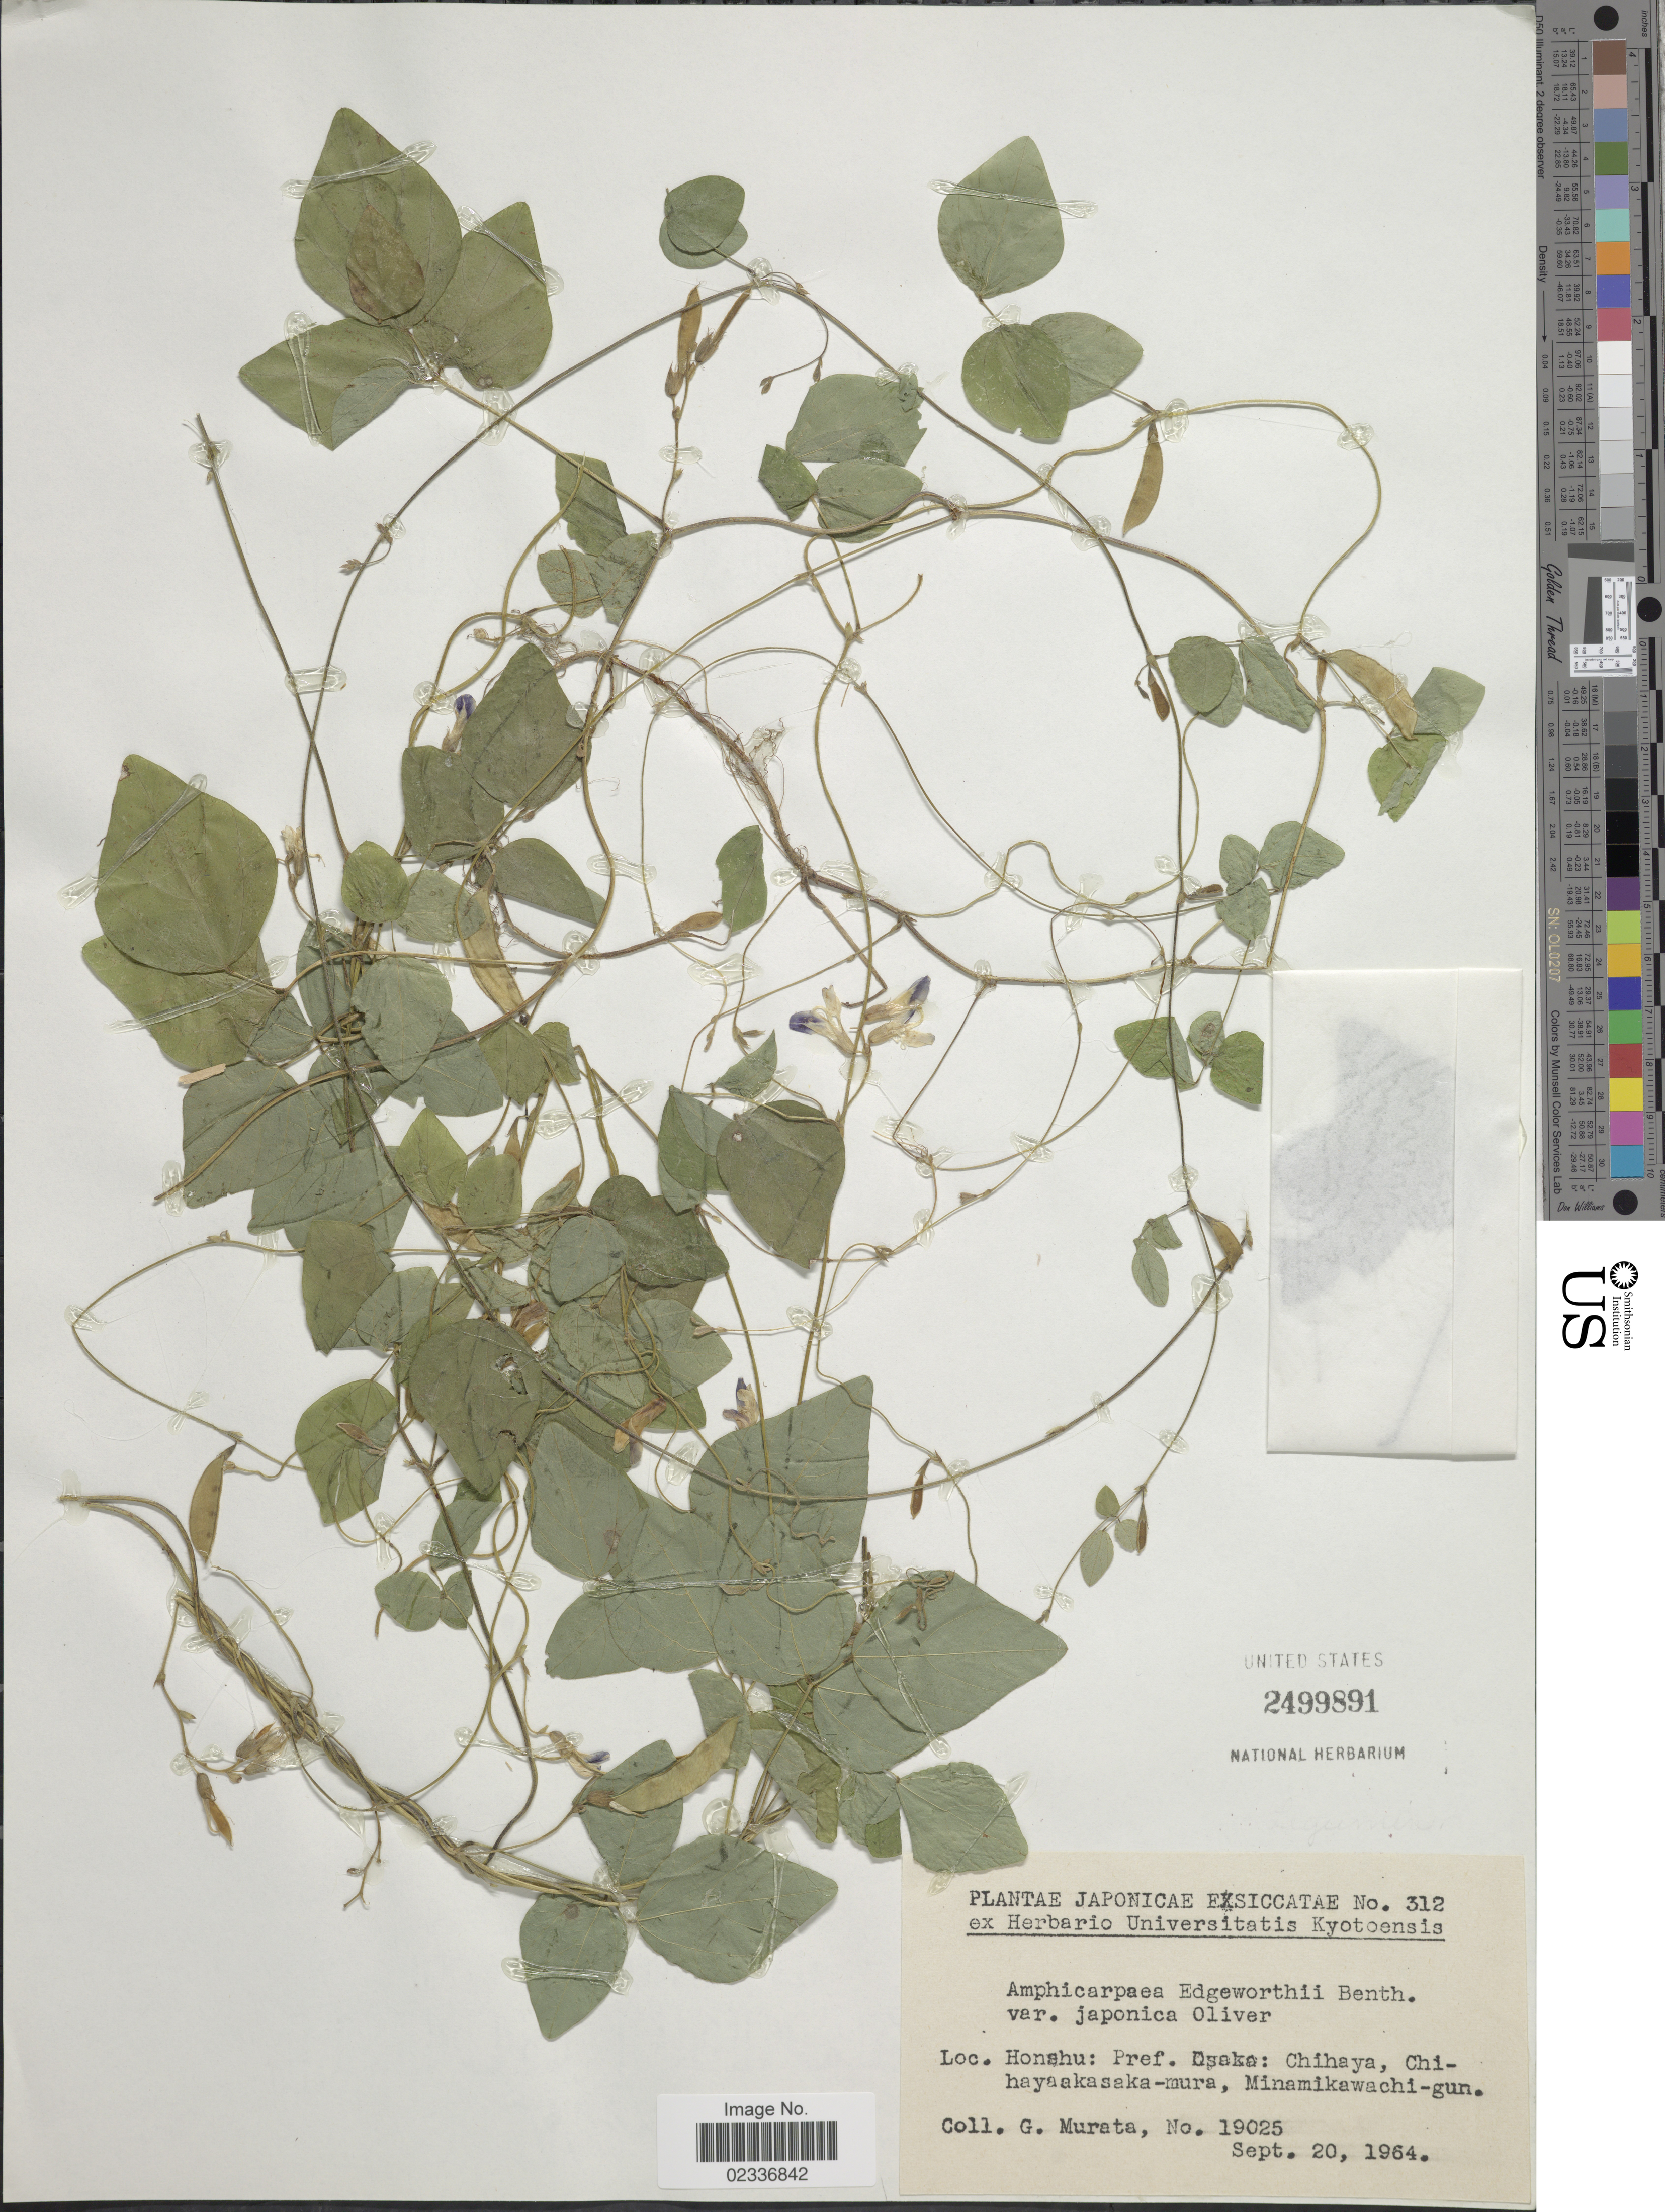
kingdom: Plantae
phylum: Tracheophyta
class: Magnoliopsida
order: Fabales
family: Fabaceae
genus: Amphicarpaea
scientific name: Amphicarpaea edgeworthii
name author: Benth.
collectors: G. Murata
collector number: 19025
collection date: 1964-09-20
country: Japan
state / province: Osaka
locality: Honshu: Chihaya, Chihayaakasaka-mura, Minamikawachi-gun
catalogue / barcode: US 2499891